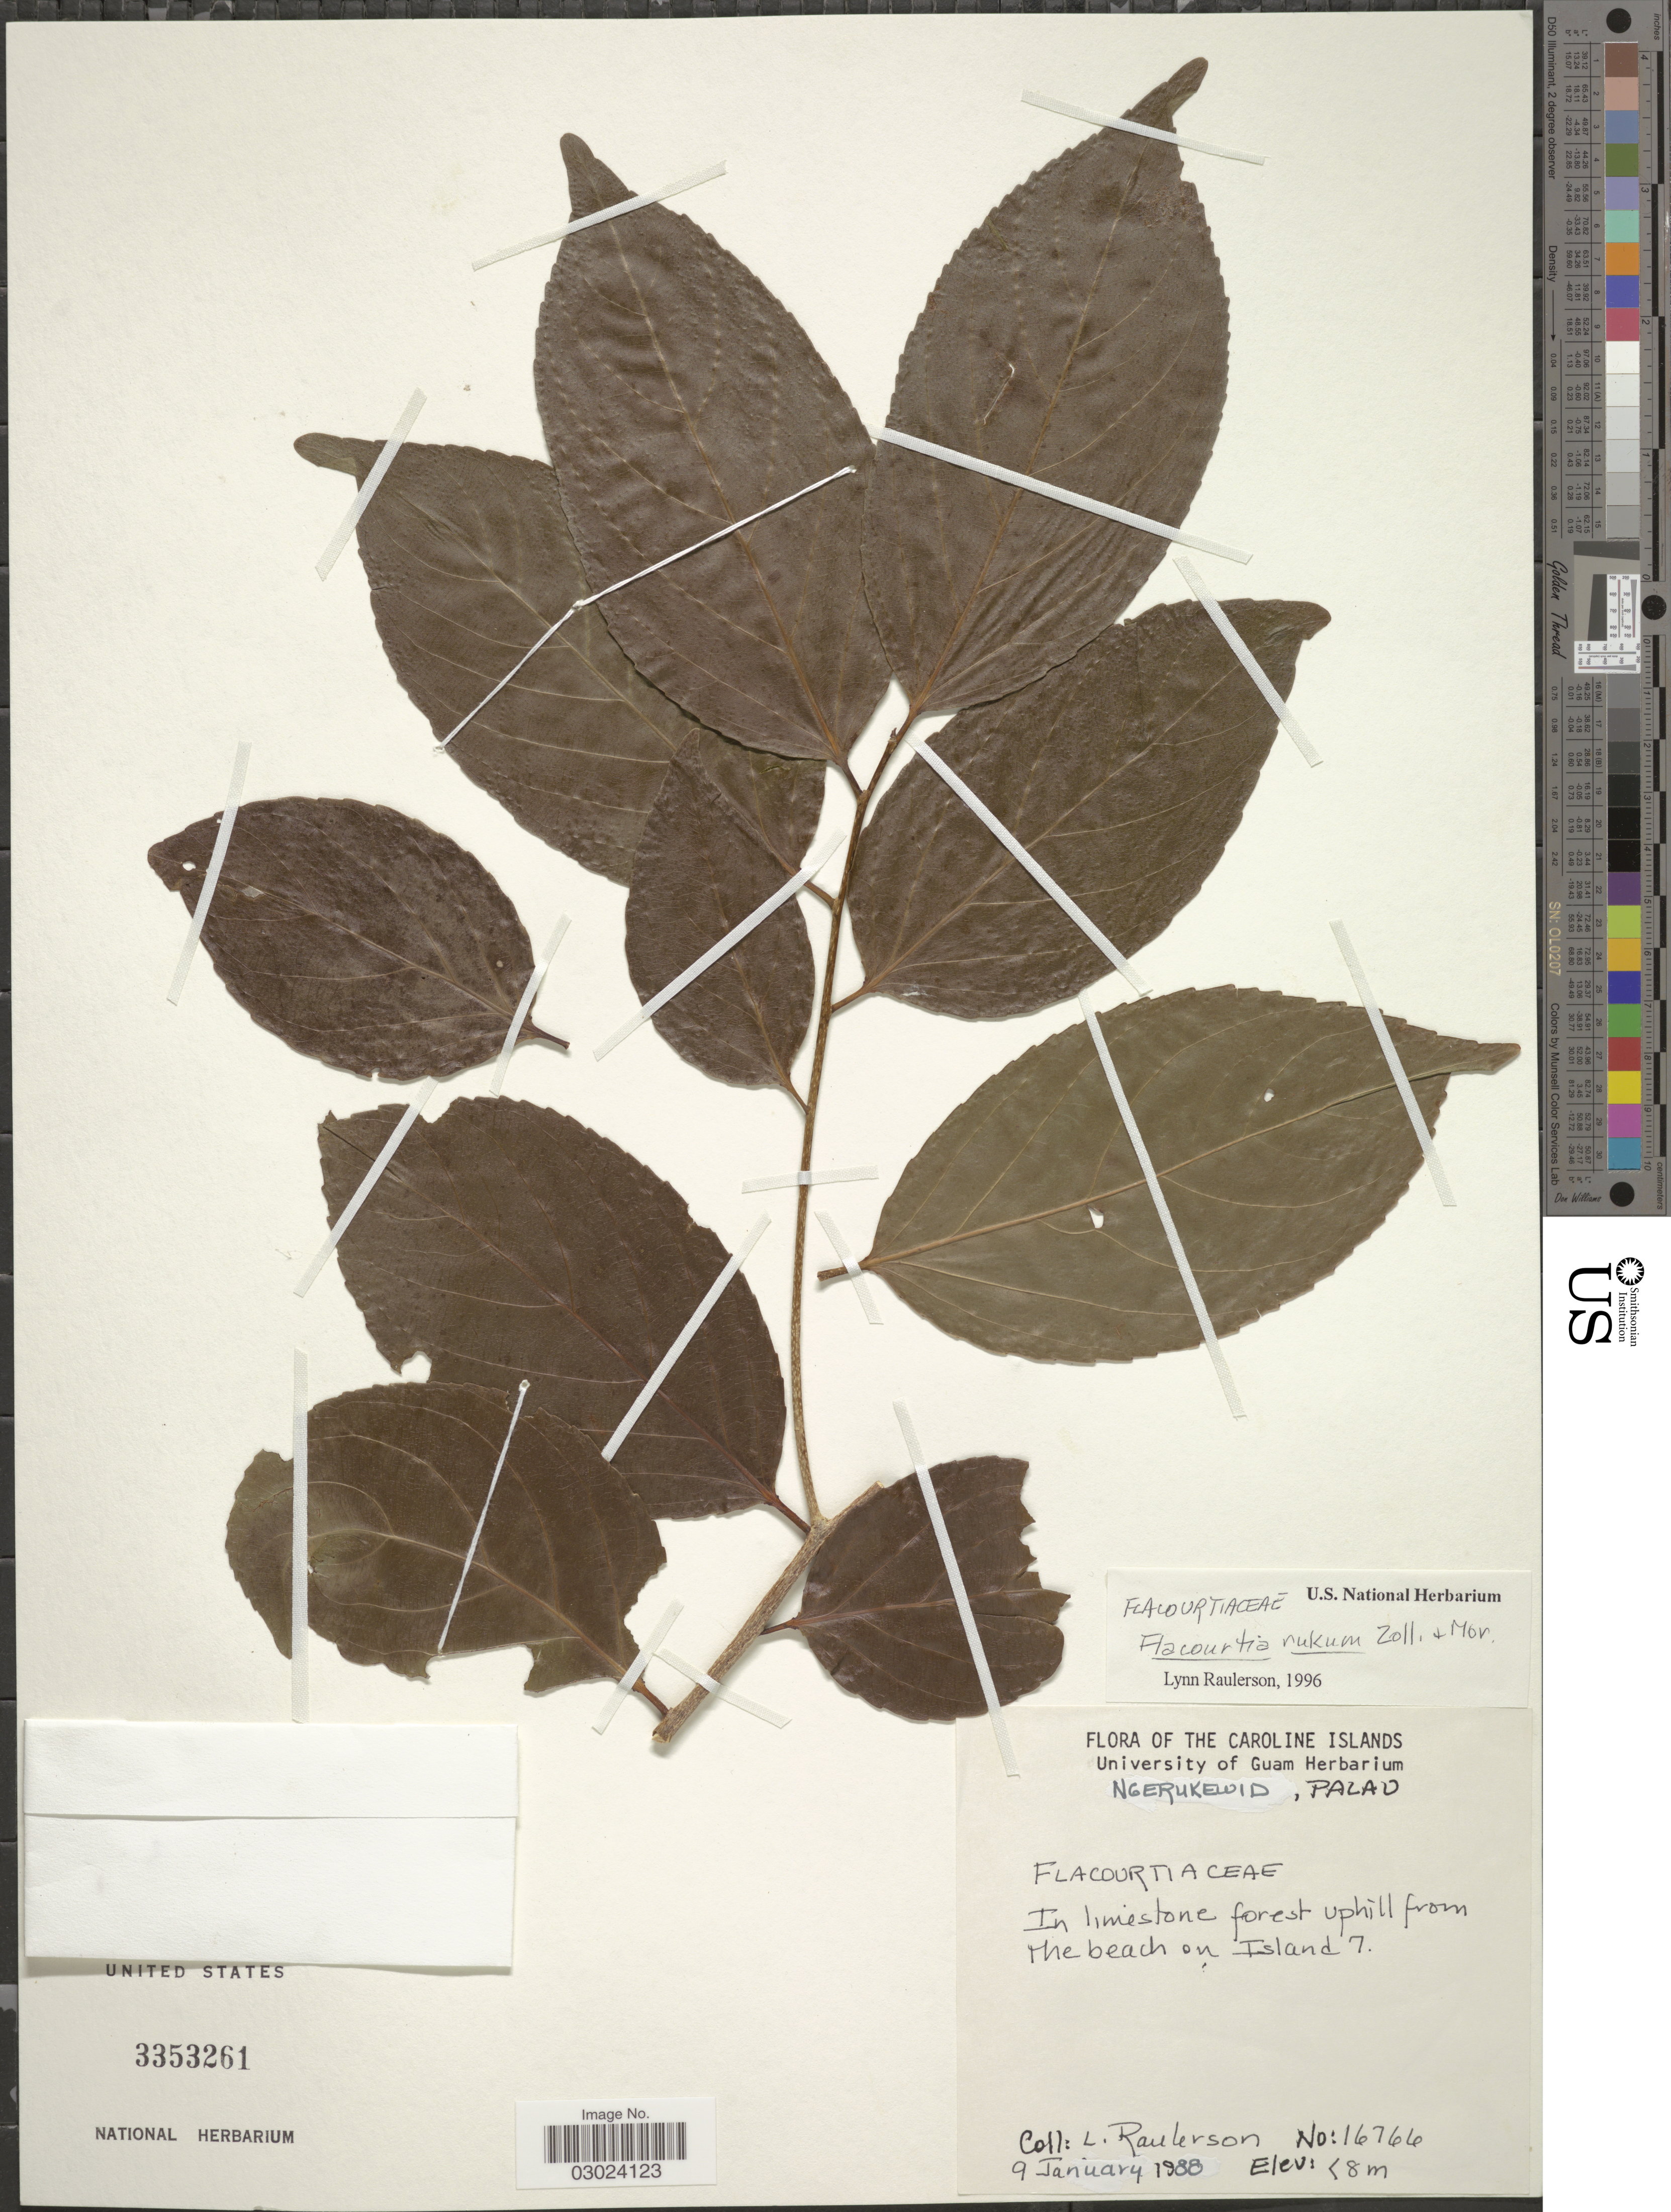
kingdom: Plantae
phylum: Tracheophyta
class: Magnoliopsida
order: Malpighiales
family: Salicaceae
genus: Flacourtia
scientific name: Flacourtia rukam var. micronesica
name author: Fosberg & Sachet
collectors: L. Raulerson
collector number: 16766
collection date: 1988-01-09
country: Palau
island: Ngerukeuid [Orukuizu]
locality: The Caroline Islands. Ngerukewid, Palau. In limestone forest uphill from the beach on Island 7 [interpreted].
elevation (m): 8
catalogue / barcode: US 3353261